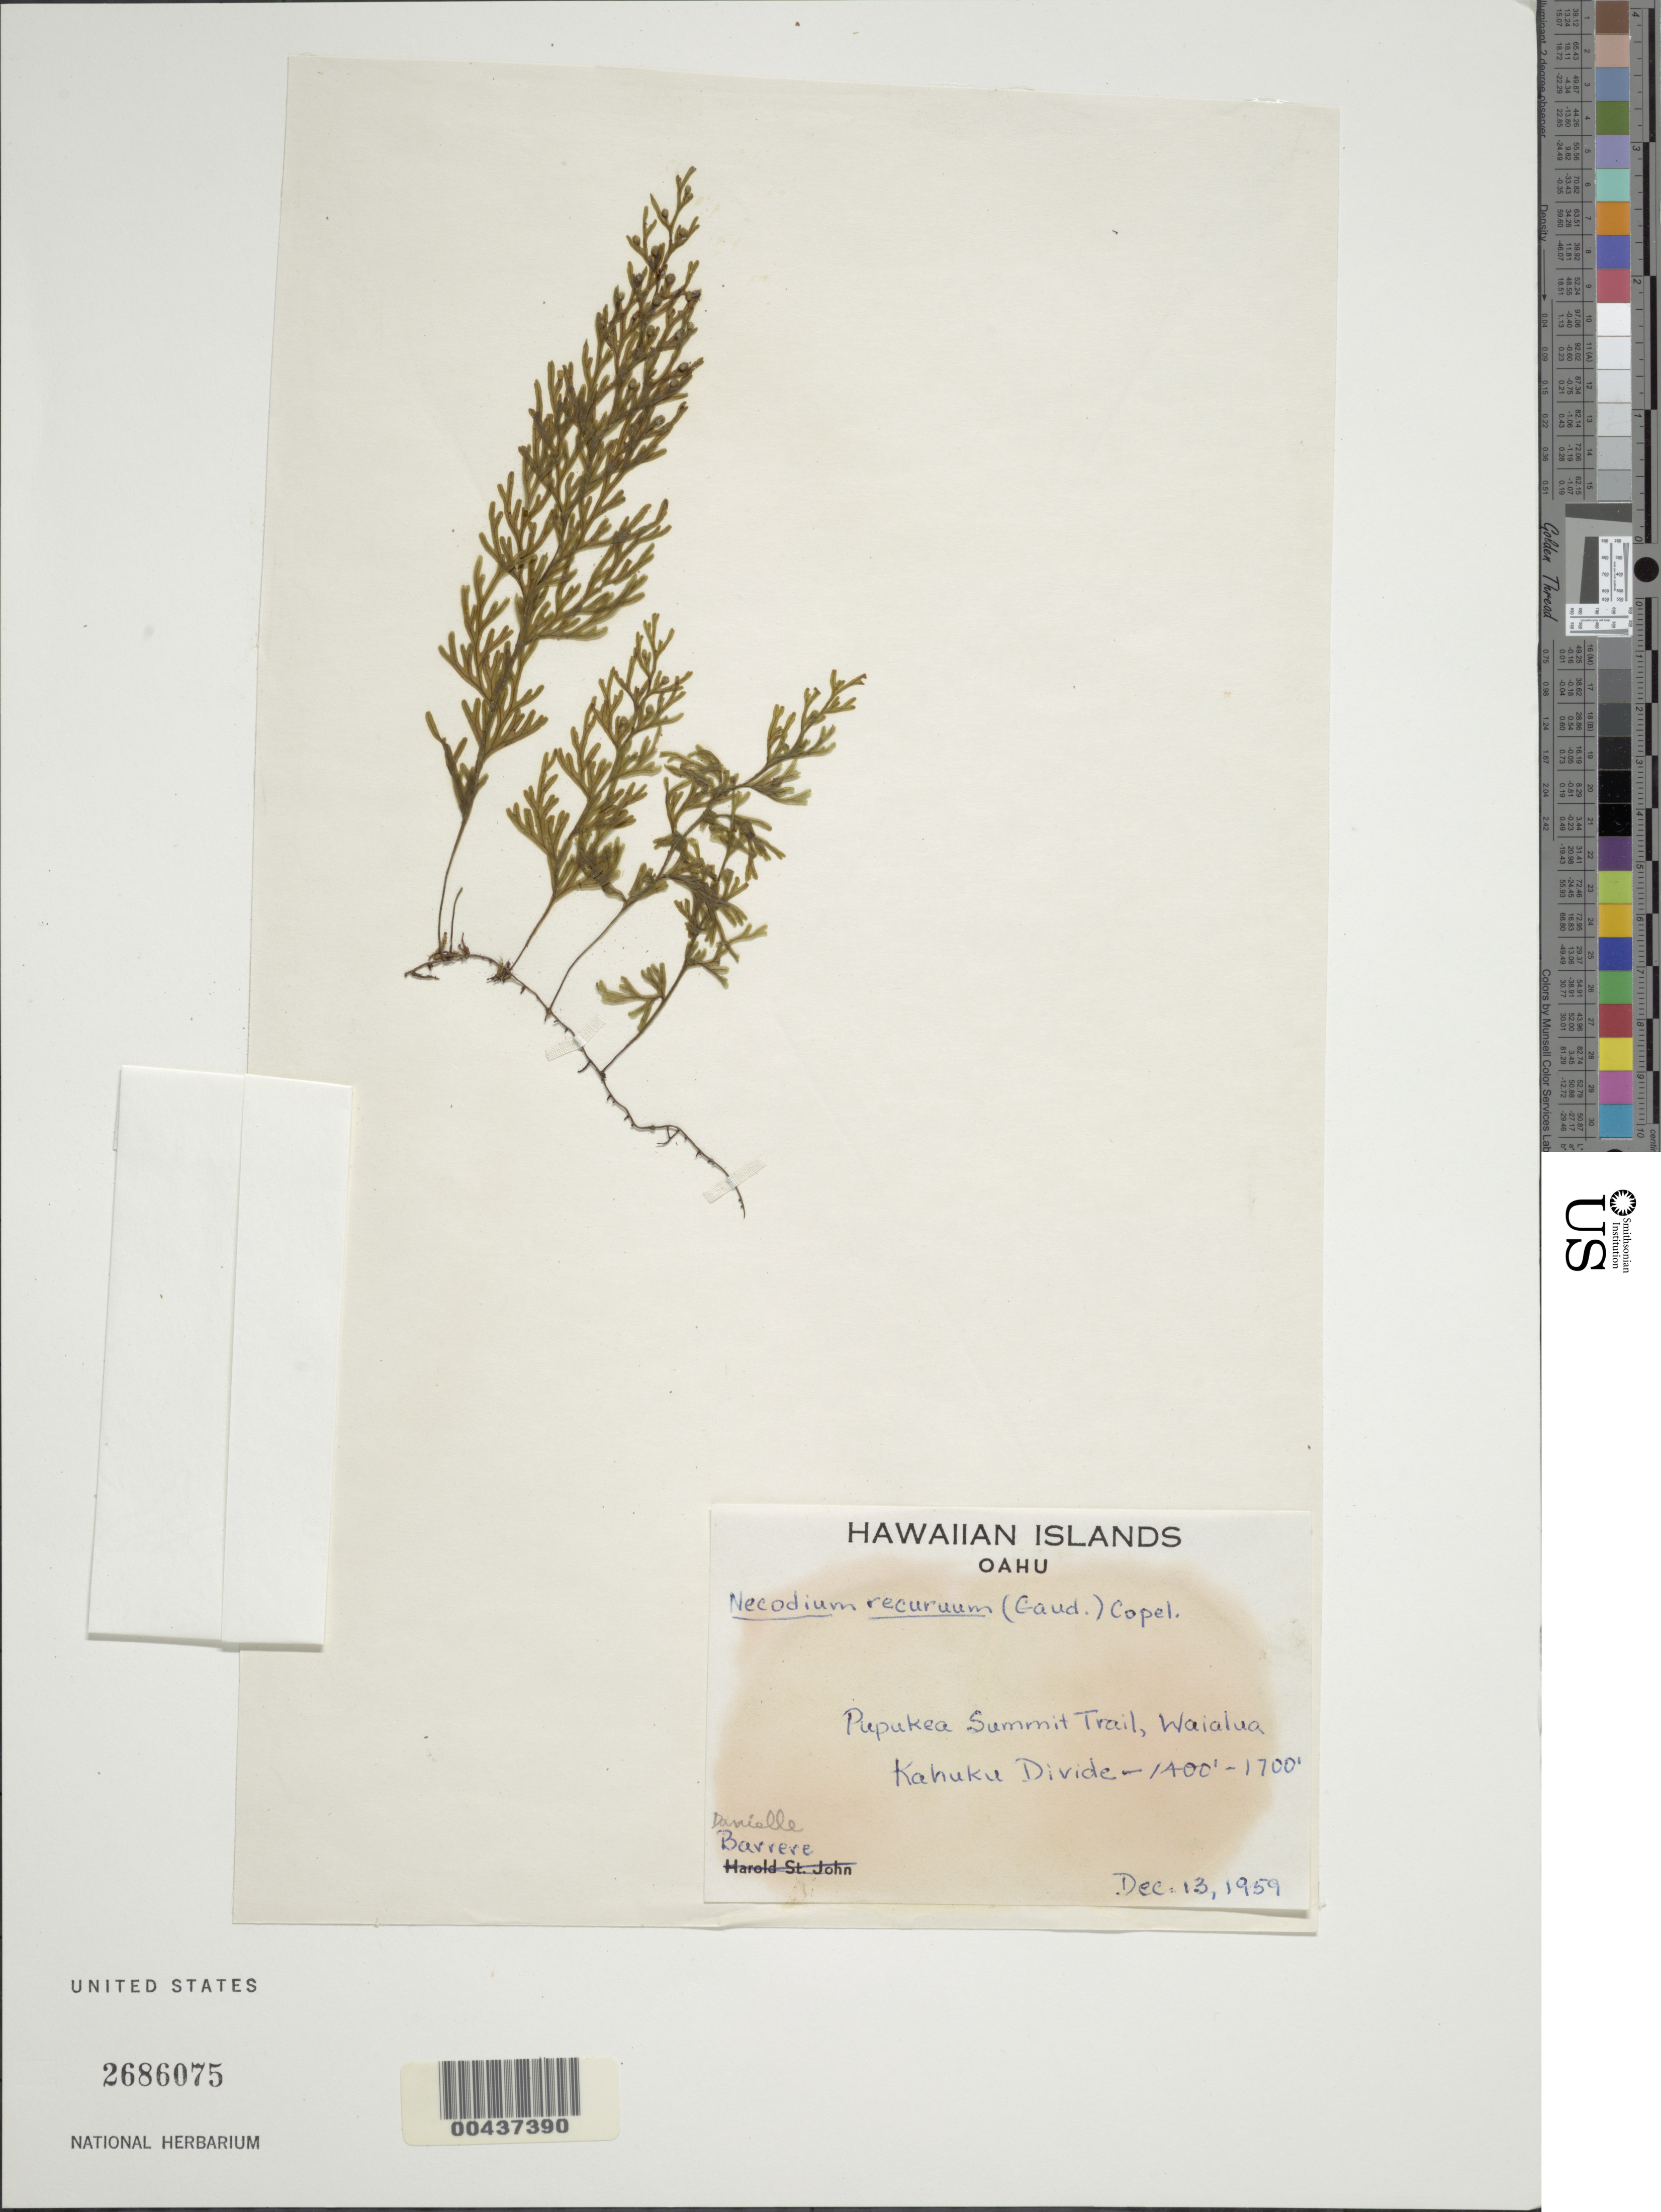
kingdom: Plantae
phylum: Tracheophyta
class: Polypodiopsida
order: Hymenophyllales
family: Hymenophyllaceae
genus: Hymenophyllum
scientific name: Hymenophyllum recurvum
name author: Gaudich.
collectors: D. Barrere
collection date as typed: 13 Dec 1959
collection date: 1959-12-13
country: United States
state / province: Hawaii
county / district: Honolulu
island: Oahu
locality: Pupukea Summit Trail, Waialua Kahuku Divide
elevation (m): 427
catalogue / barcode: US 2686075